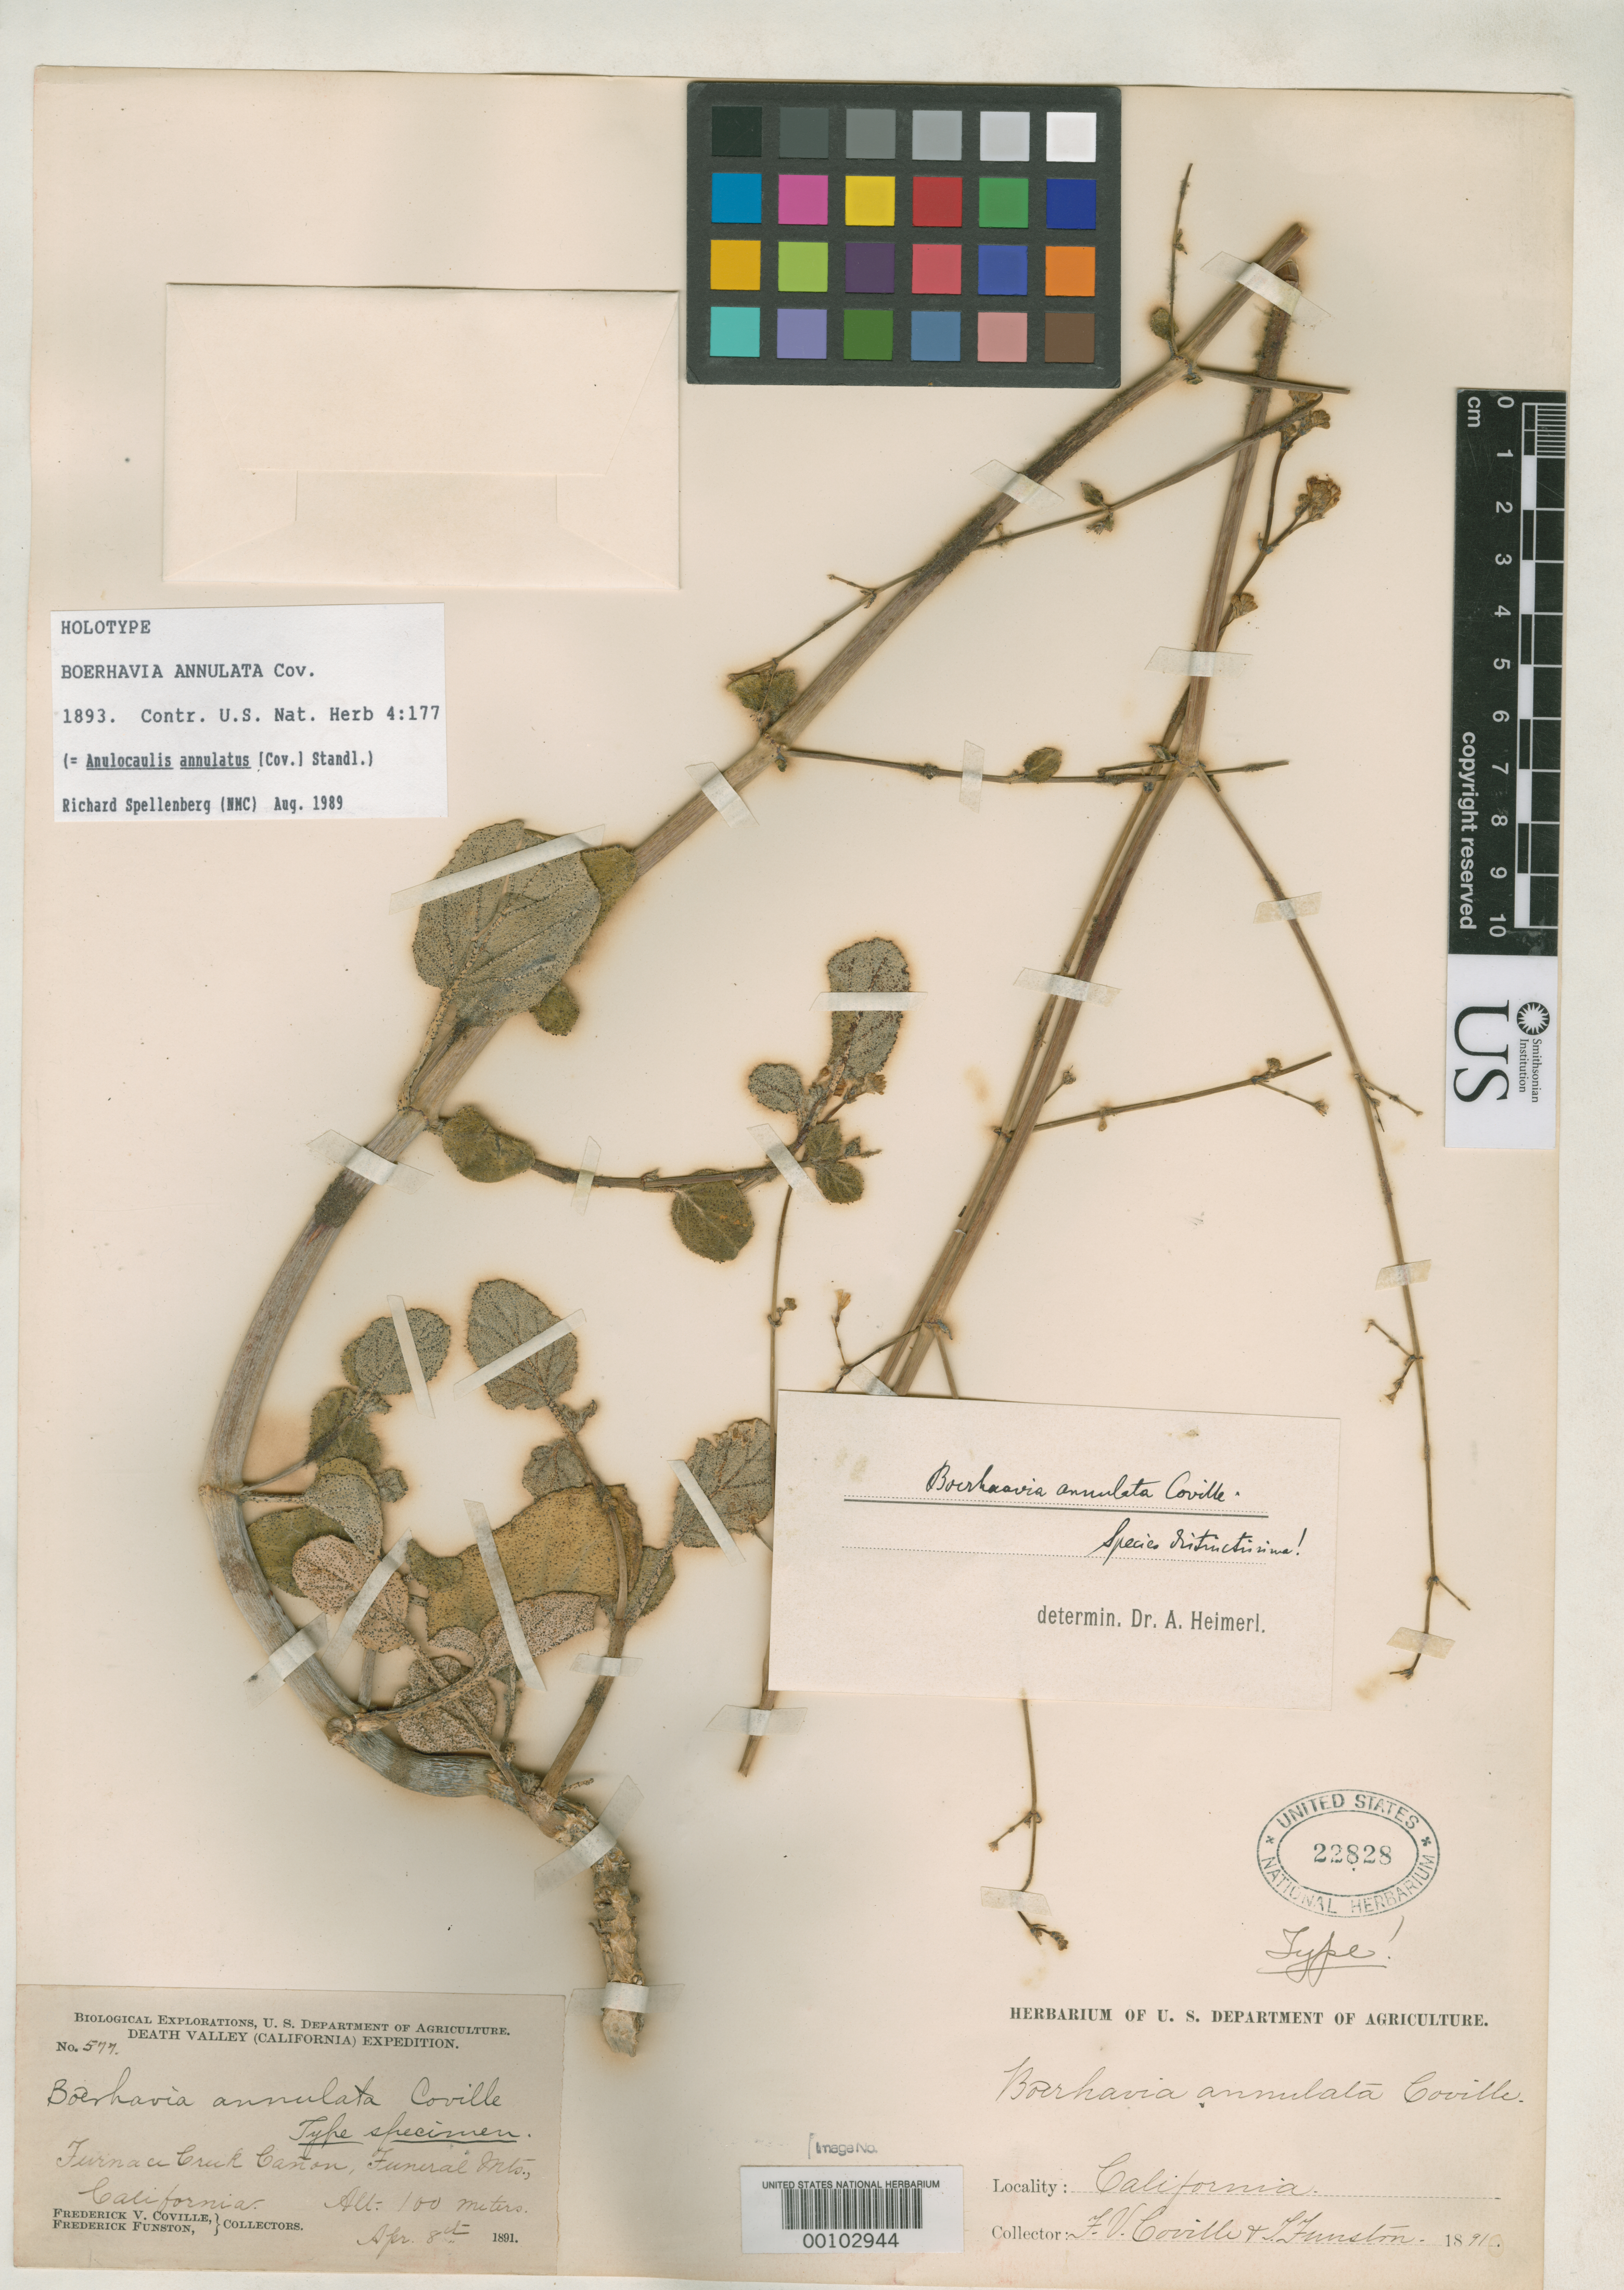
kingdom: Plantae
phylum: Tracheophyta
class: Magnoliopsida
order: Caryophyllales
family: Nyctaginaceae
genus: Boerhavia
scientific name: Boerhavia annulata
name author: Coville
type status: Holotype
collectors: F. V. Coville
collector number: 577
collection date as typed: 08 Apr 1891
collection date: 1891-04-08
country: United States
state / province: California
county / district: Inyo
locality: Funeral Mountains, Furnace Creek.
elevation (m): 100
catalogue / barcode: US 22828